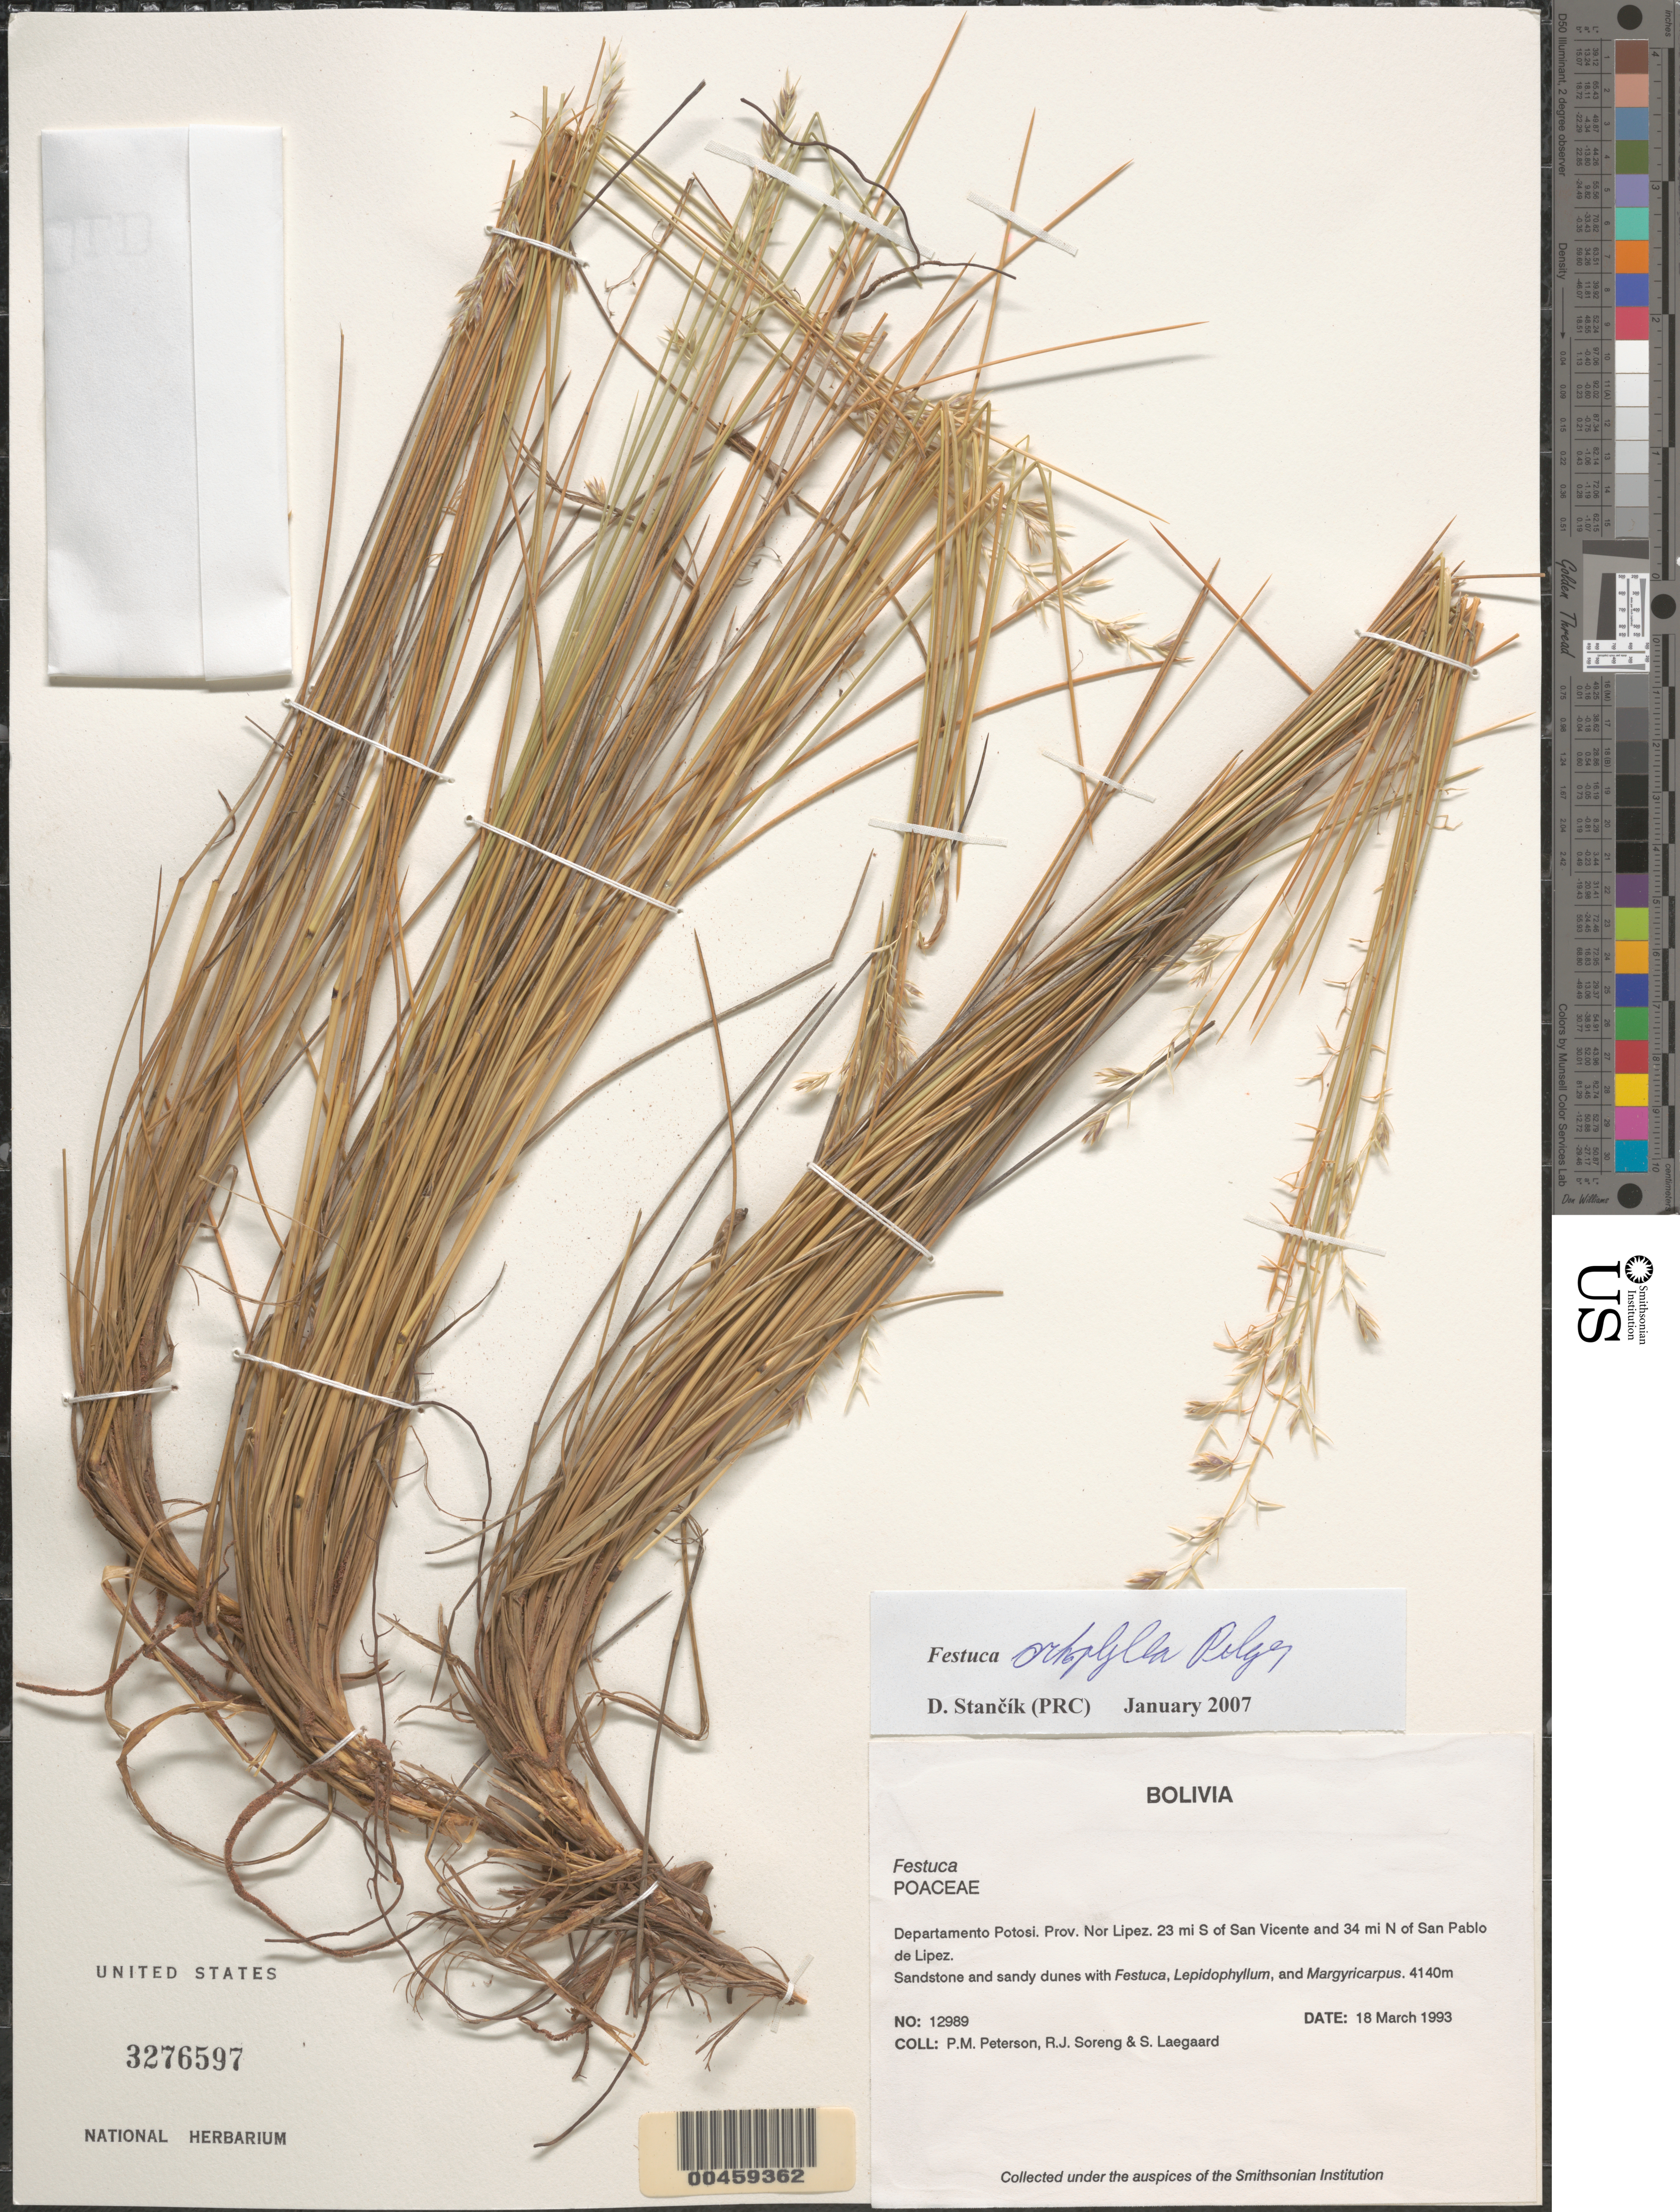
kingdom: Plantae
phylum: Tracheophyta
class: Liliopsida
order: Poales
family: Poaceae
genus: Festuca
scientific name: Festuca sp.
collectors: P. M. Peterson, R. J. Soreng & S. Lægaard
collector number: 12989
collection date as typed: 18 Mar 1993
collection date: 1993-03-18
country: Bolivia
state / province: Potosí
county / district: Nor Lípez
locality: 14 mi S of San Vicente and 43 mi N of San Pablo de Lipez.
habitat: Sandstone and sandy dunes with Festuca, Lepidophyllum, and Margyricarpus.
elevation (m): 4140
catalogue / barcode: US 3276597